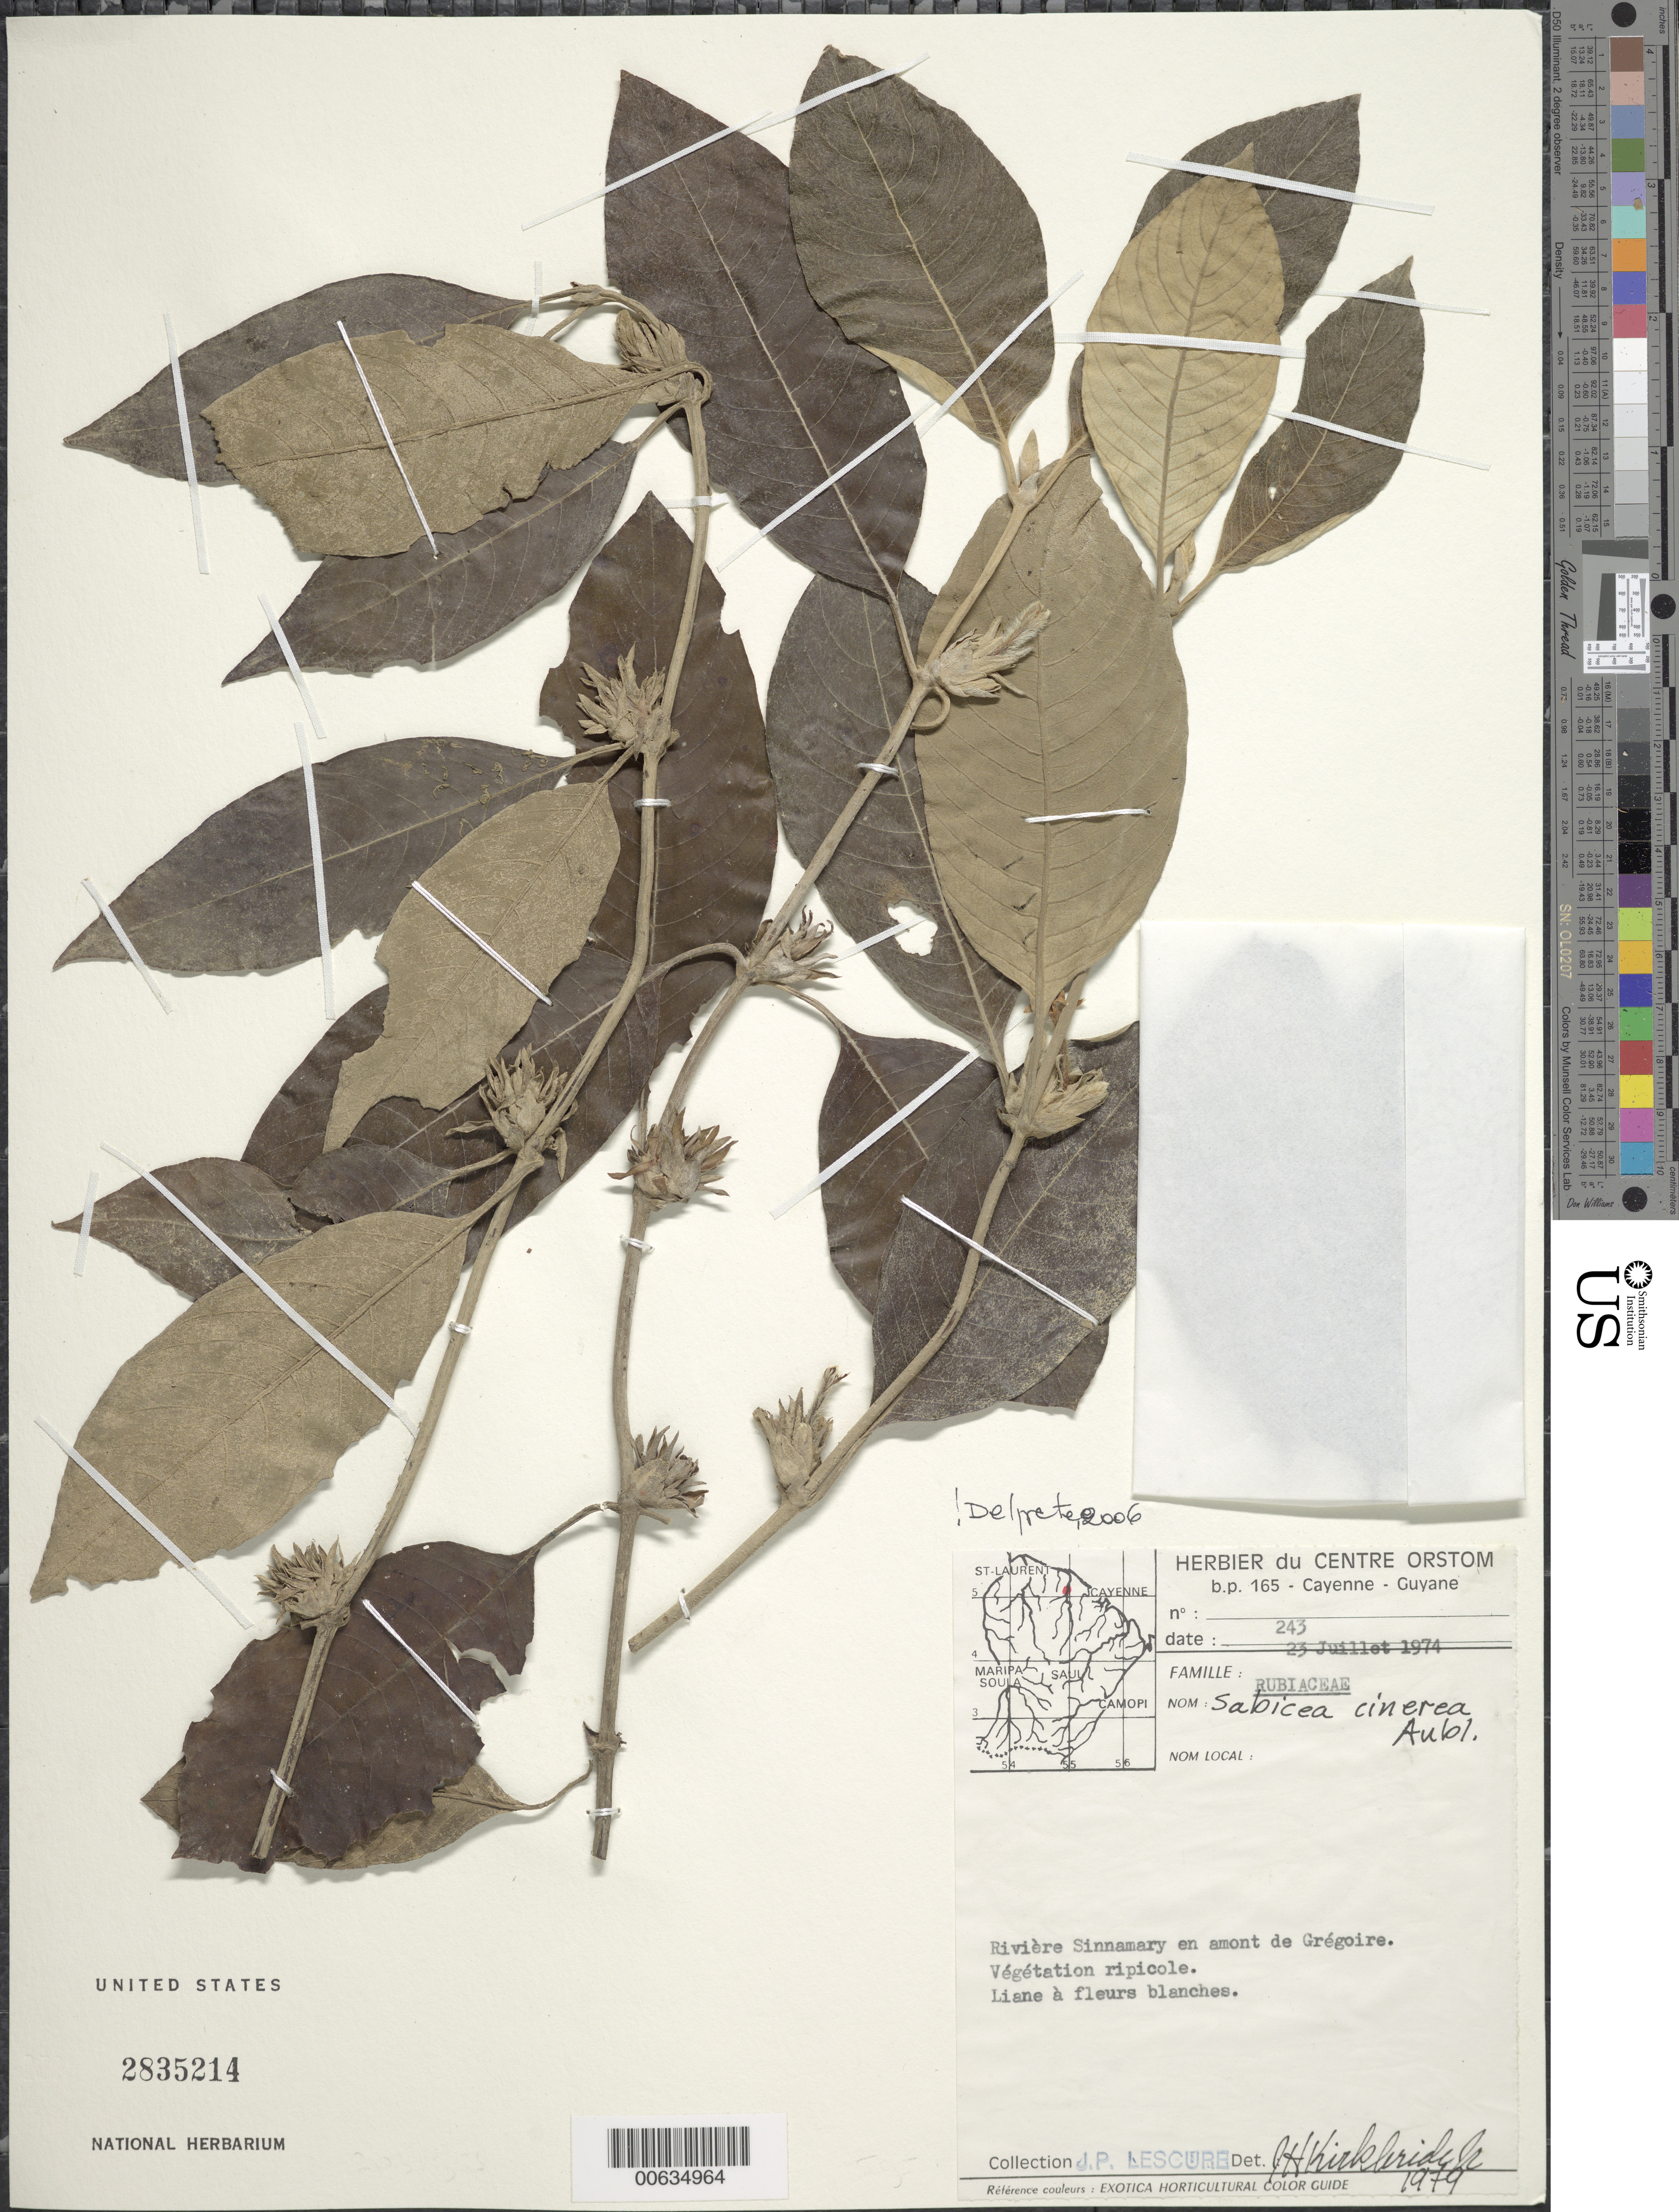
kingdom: Plantae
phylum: Tracheophyta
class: Magnoliopsida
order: Gentianales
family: Rubiaceae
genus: Sabicea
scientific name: Sabicea cinerea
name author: Aubl.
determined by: Delprete, P. G., Herb. de Guyane Cay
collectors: J.-P. Lescure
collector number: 243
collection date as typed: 23-Jul-74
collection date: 1974-07-23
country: French Guiana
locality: Rivière Sinnamary, en amont de Grégoire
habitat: Vegetation ripicole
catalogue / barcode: US 2835214